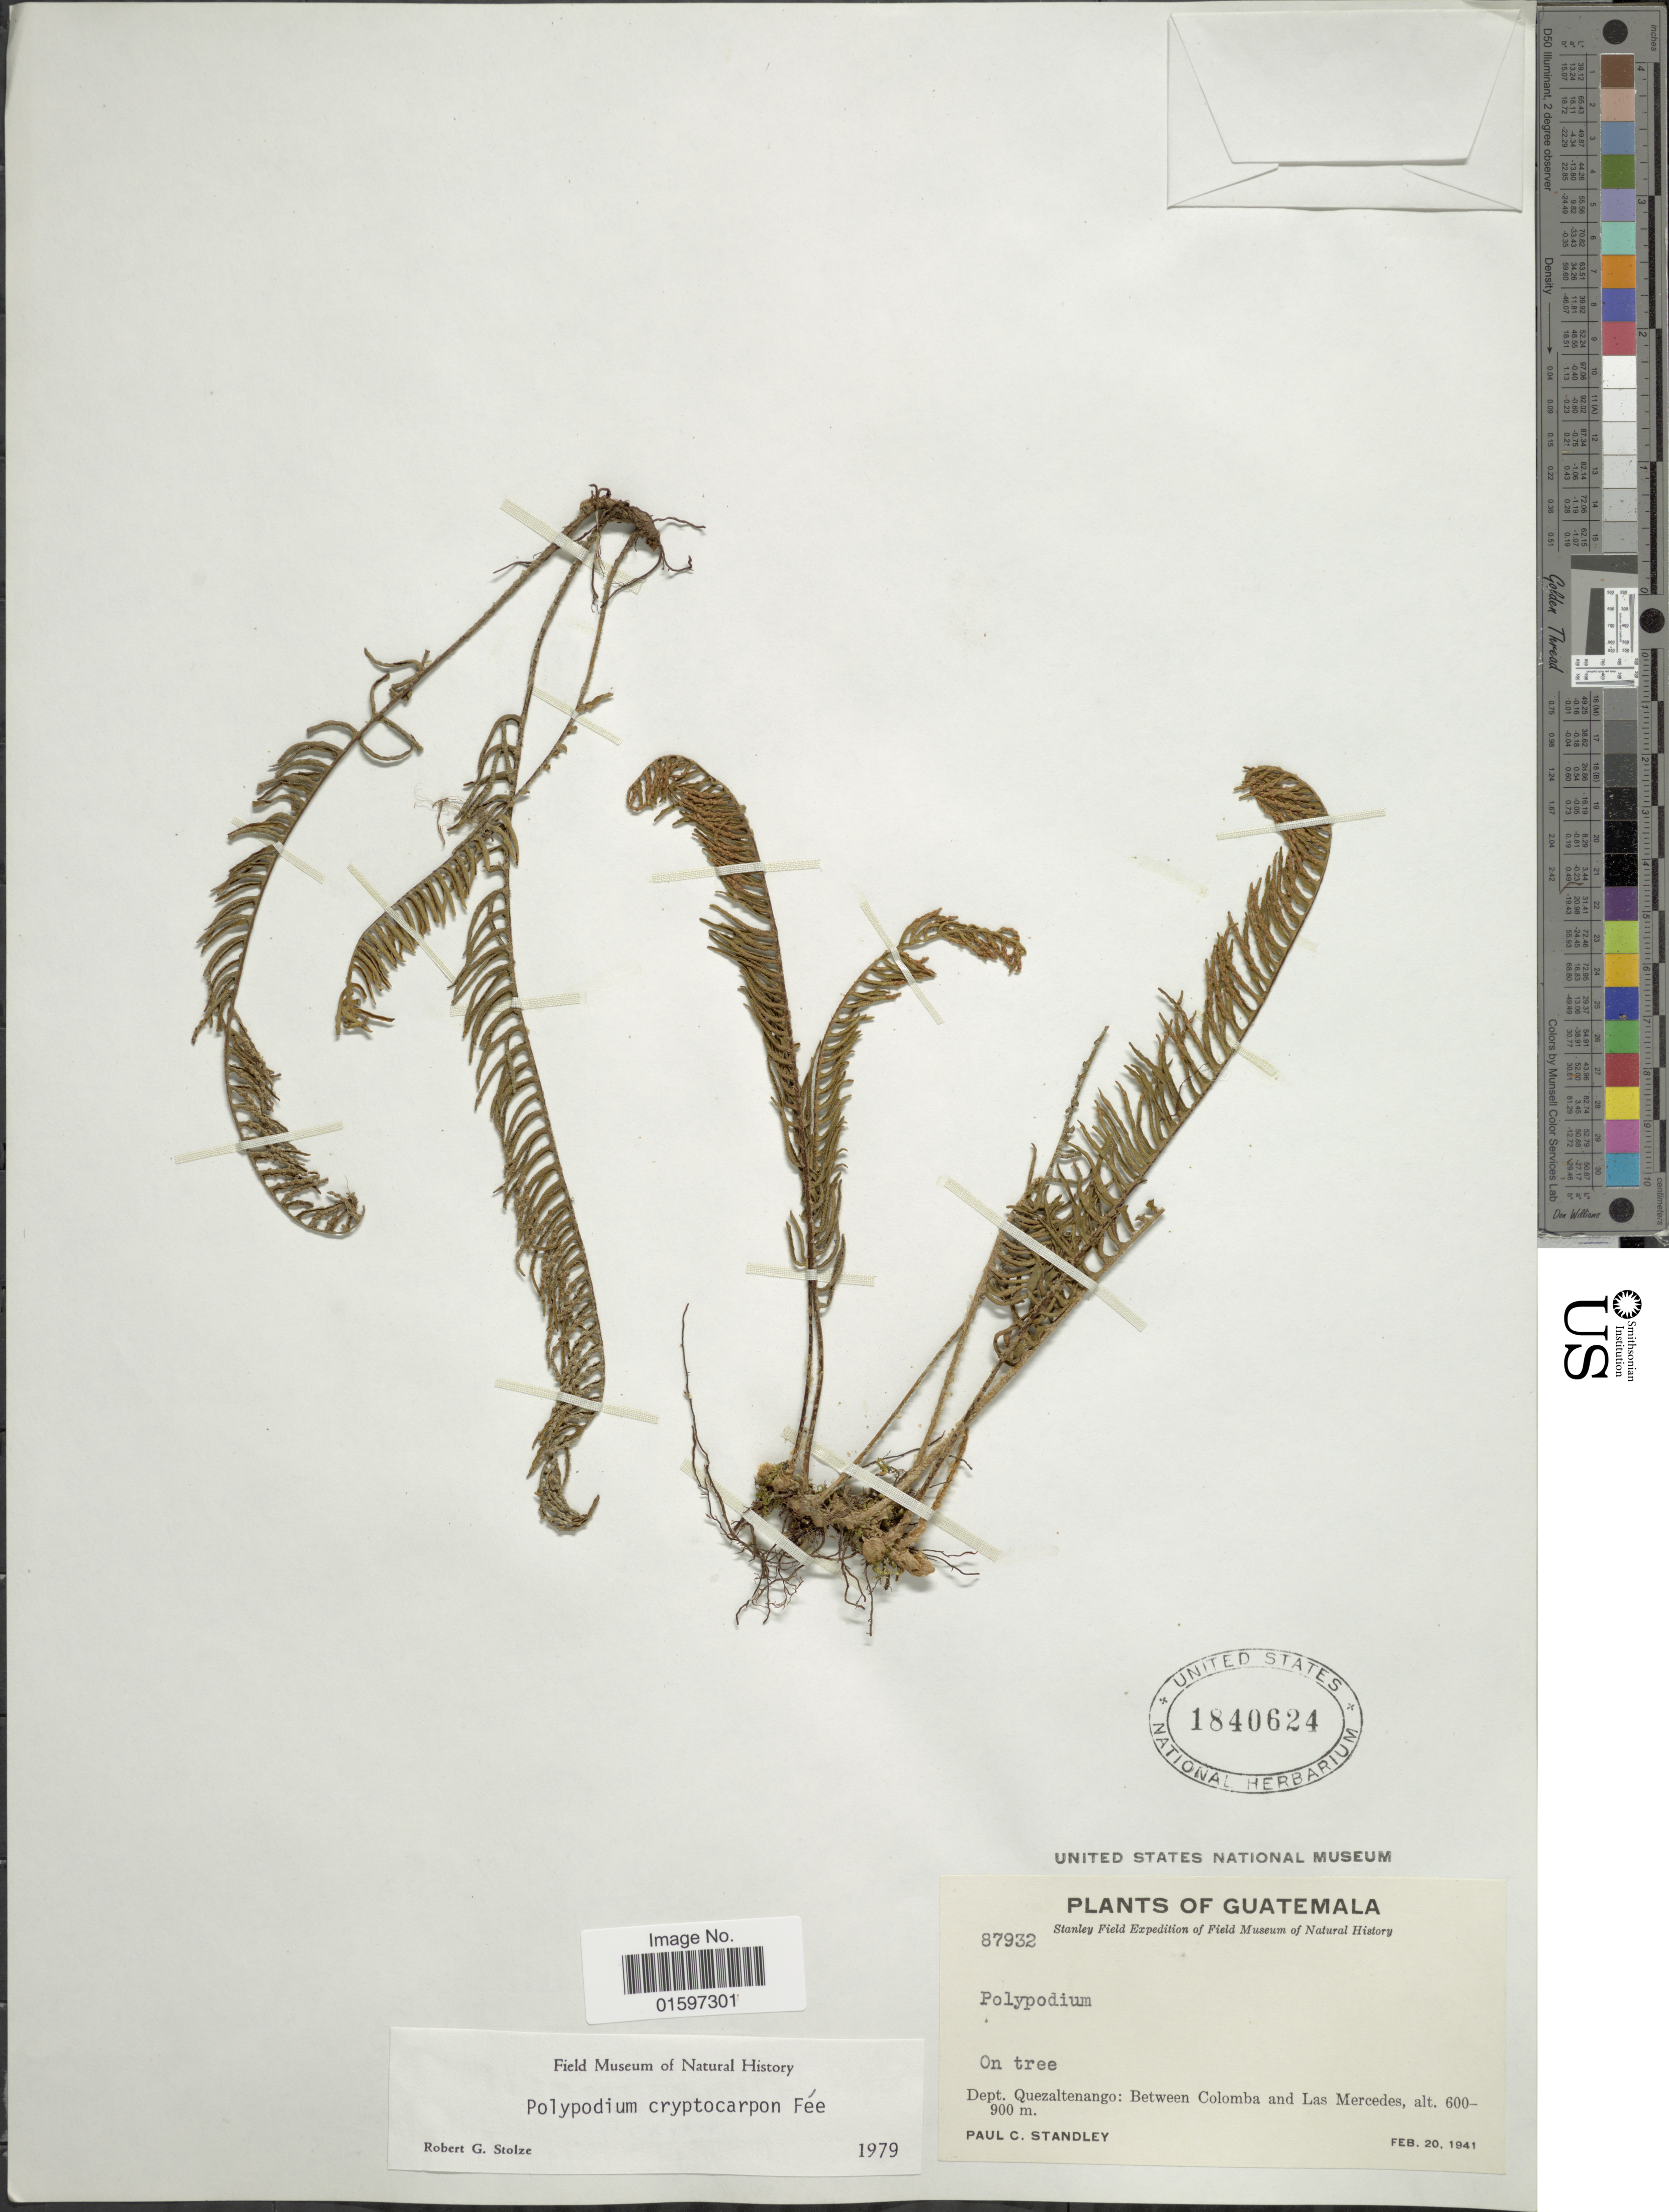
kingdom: Plantae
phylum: Tracheophyta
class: Polypodiopsida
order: Polypodiales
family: Polypodiaceae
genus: Pleopeltis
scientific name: Pleopeltis cryptocarpa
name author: (Fée) A.R. Sm. & Tejero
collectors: P. C. Standley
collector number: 87932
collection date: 1941-02-20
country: Guatemala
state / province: Quetzaltenango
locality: Guatemala, Dept. Quezaltenango: Between Colomba and Las Mercedes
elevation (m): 600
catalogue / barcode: US 1840624